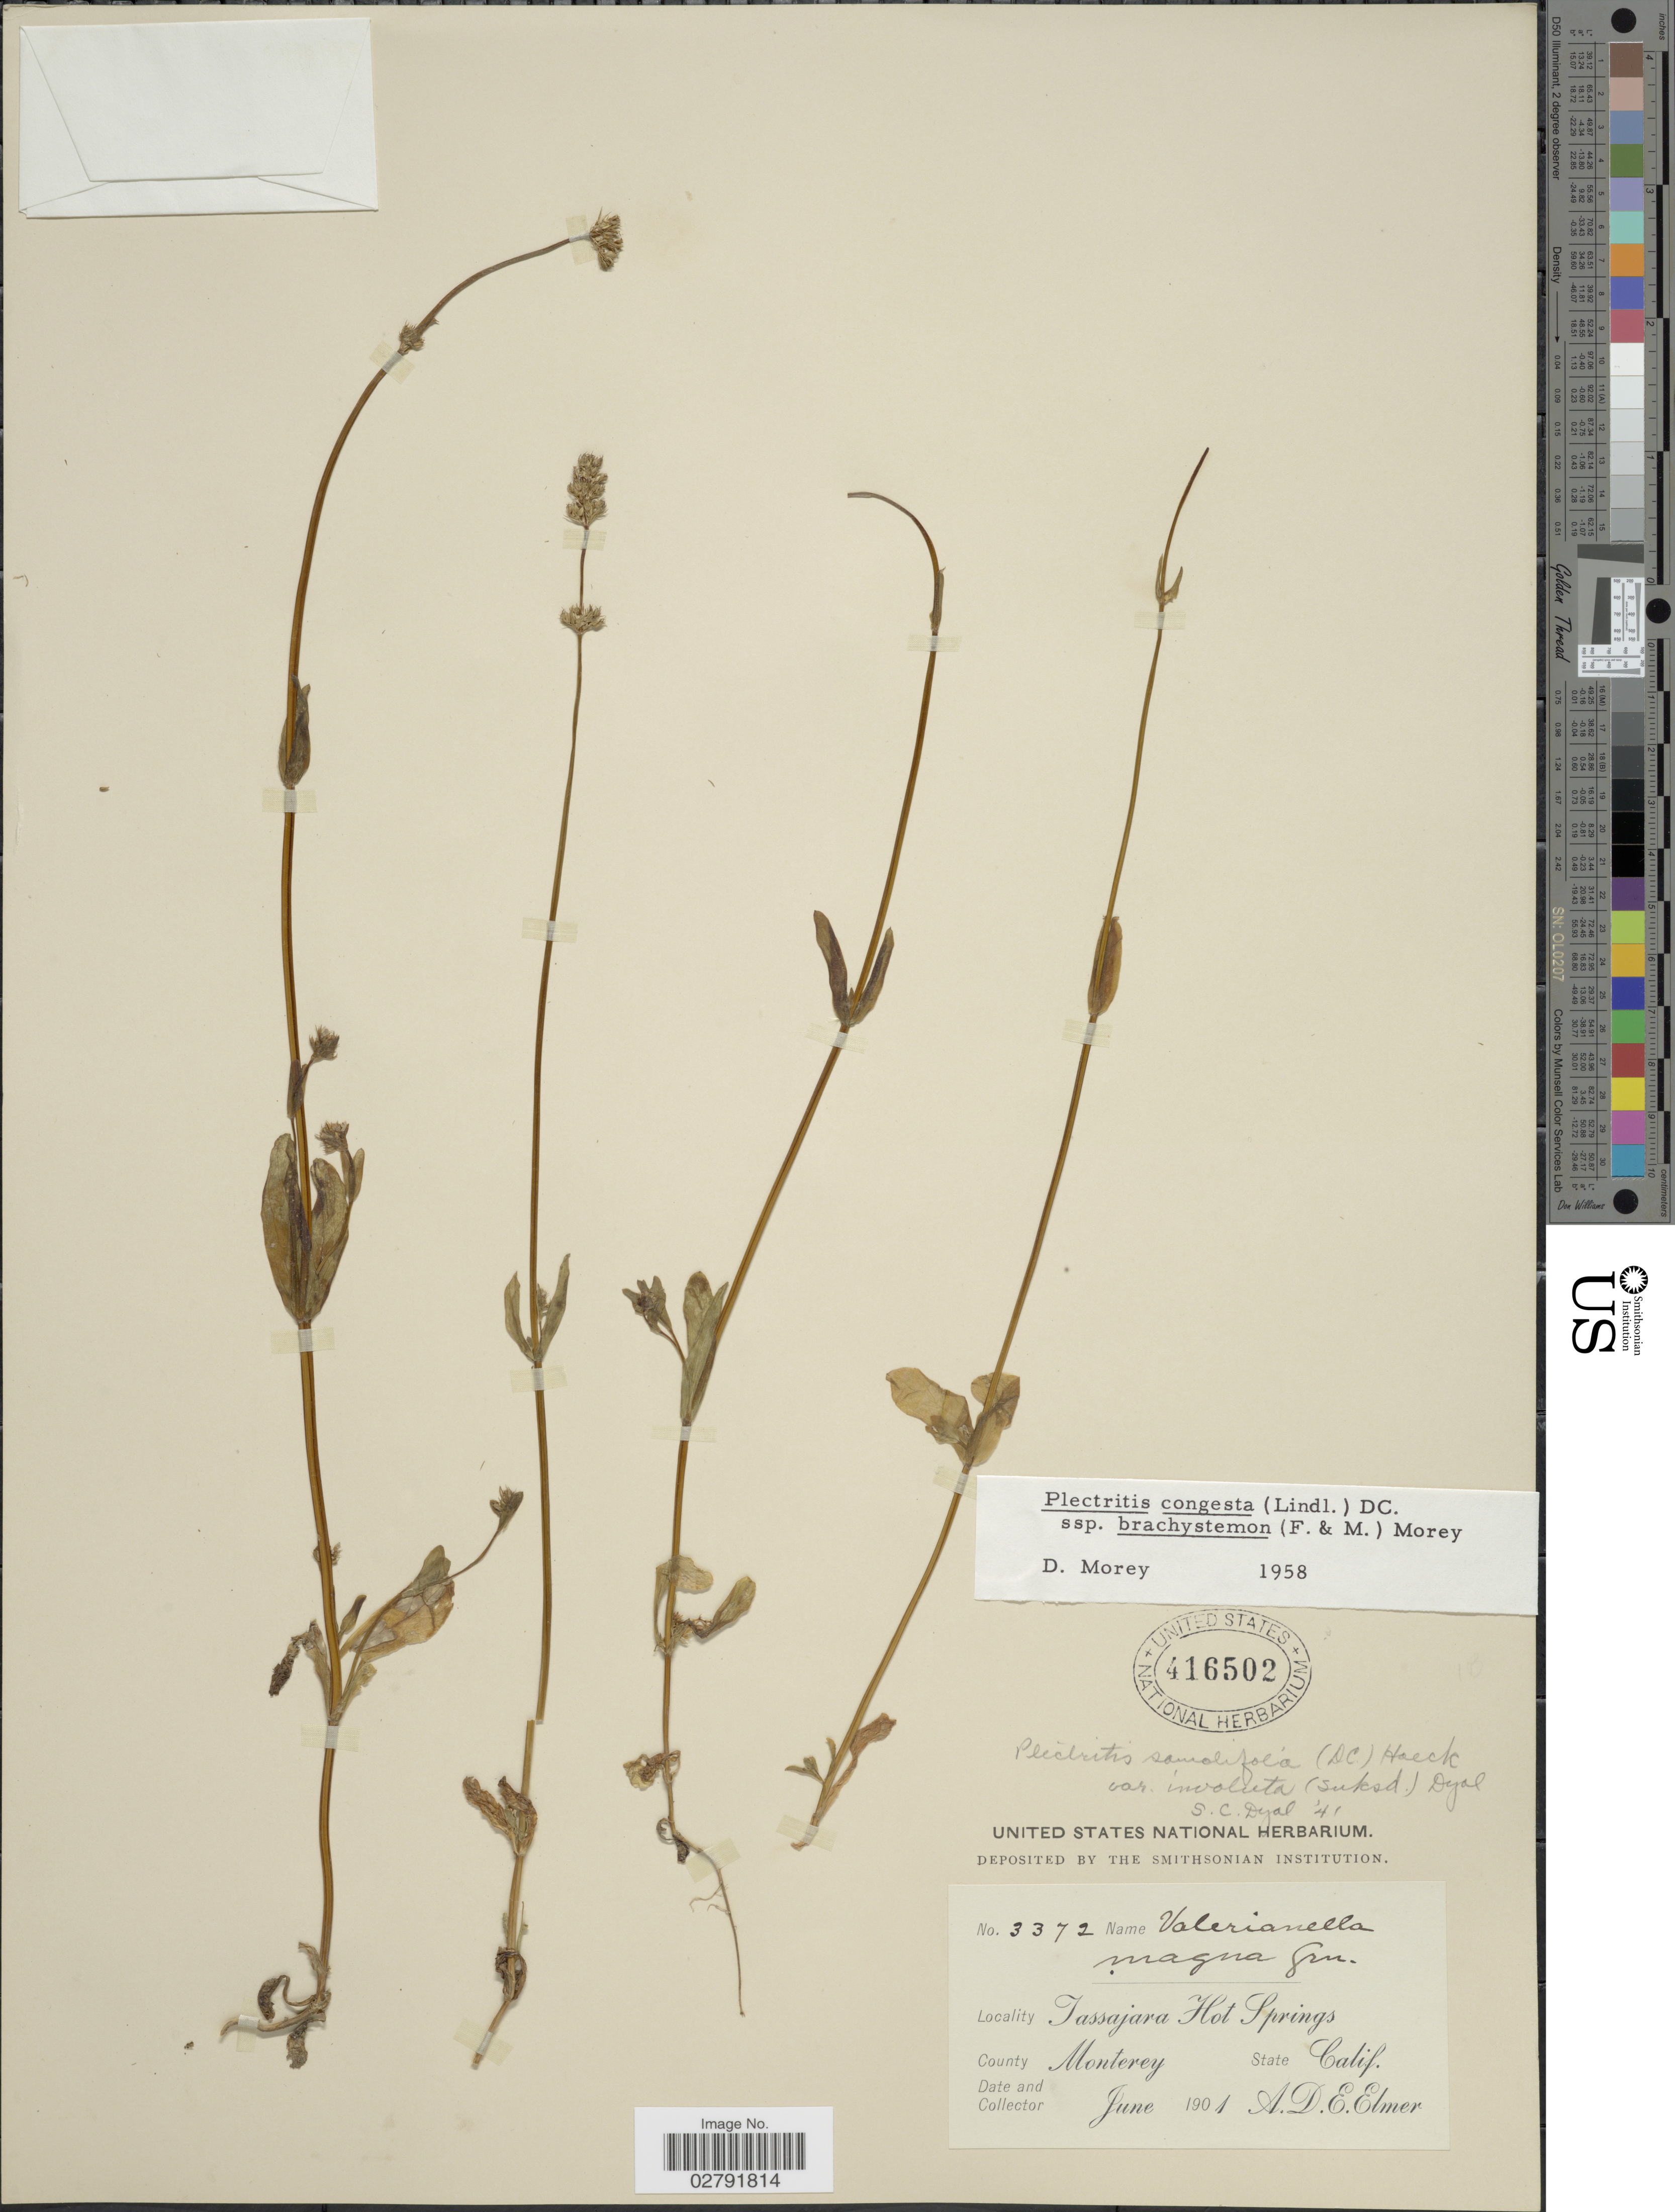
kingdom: Plantae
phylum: Tracheophyta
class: Magnoliopsida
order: Dipsacales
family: Caprifoliaceae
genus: Plectritis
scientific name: Plectritis congesta subsp. brachystemon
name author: (Fisch. & C.A. Mey.) Morey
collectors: A. D. E. Elmer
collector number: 3372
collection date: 1901-06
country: United States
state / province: California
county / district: Monterey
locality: Tassajara Hot Springs, County Monterey.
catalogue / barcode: US 416502